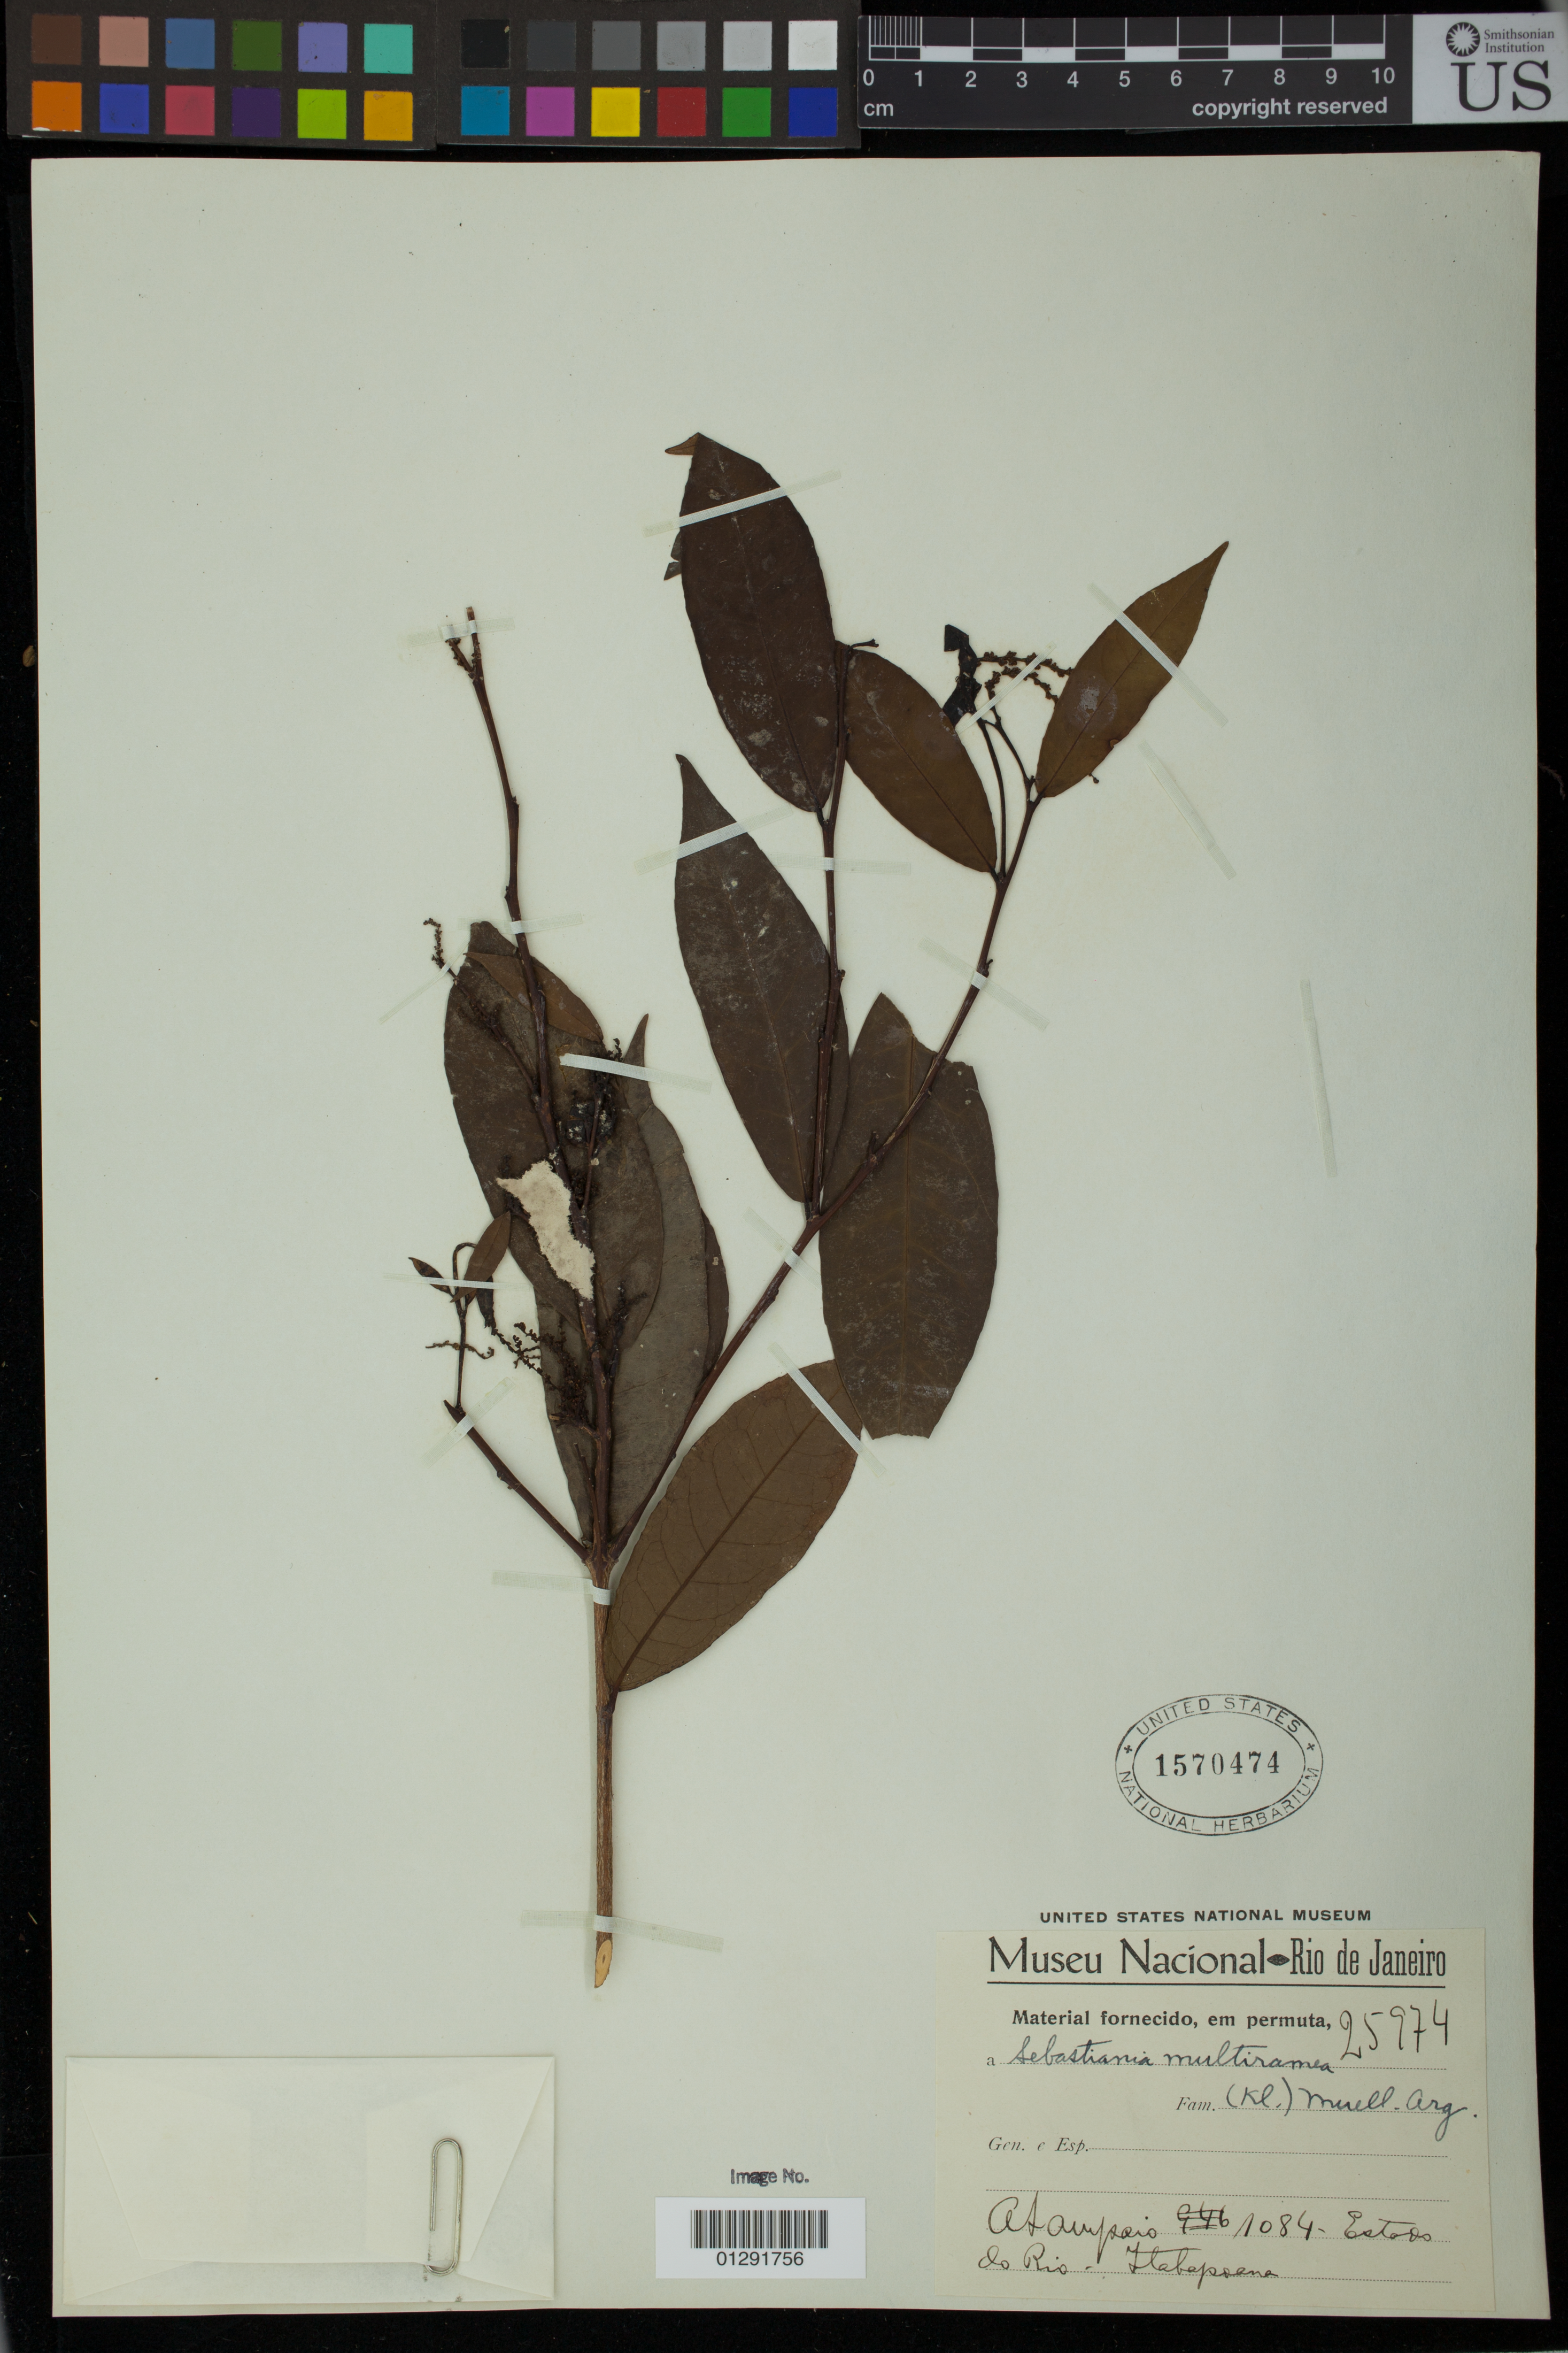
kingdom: Plantae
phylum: Tracheophyta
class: Magnoliopsida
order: Malpighiales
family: Euphorbiaceae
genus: Sebastiania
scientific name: Sebastiania multiramea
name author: (Klotzsch) Mart.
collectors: A. J. Sampaio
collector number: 1084/25974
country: Brazil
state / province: Rio de Janeiro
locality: Rio de Janeiro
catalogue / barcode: US 1570474